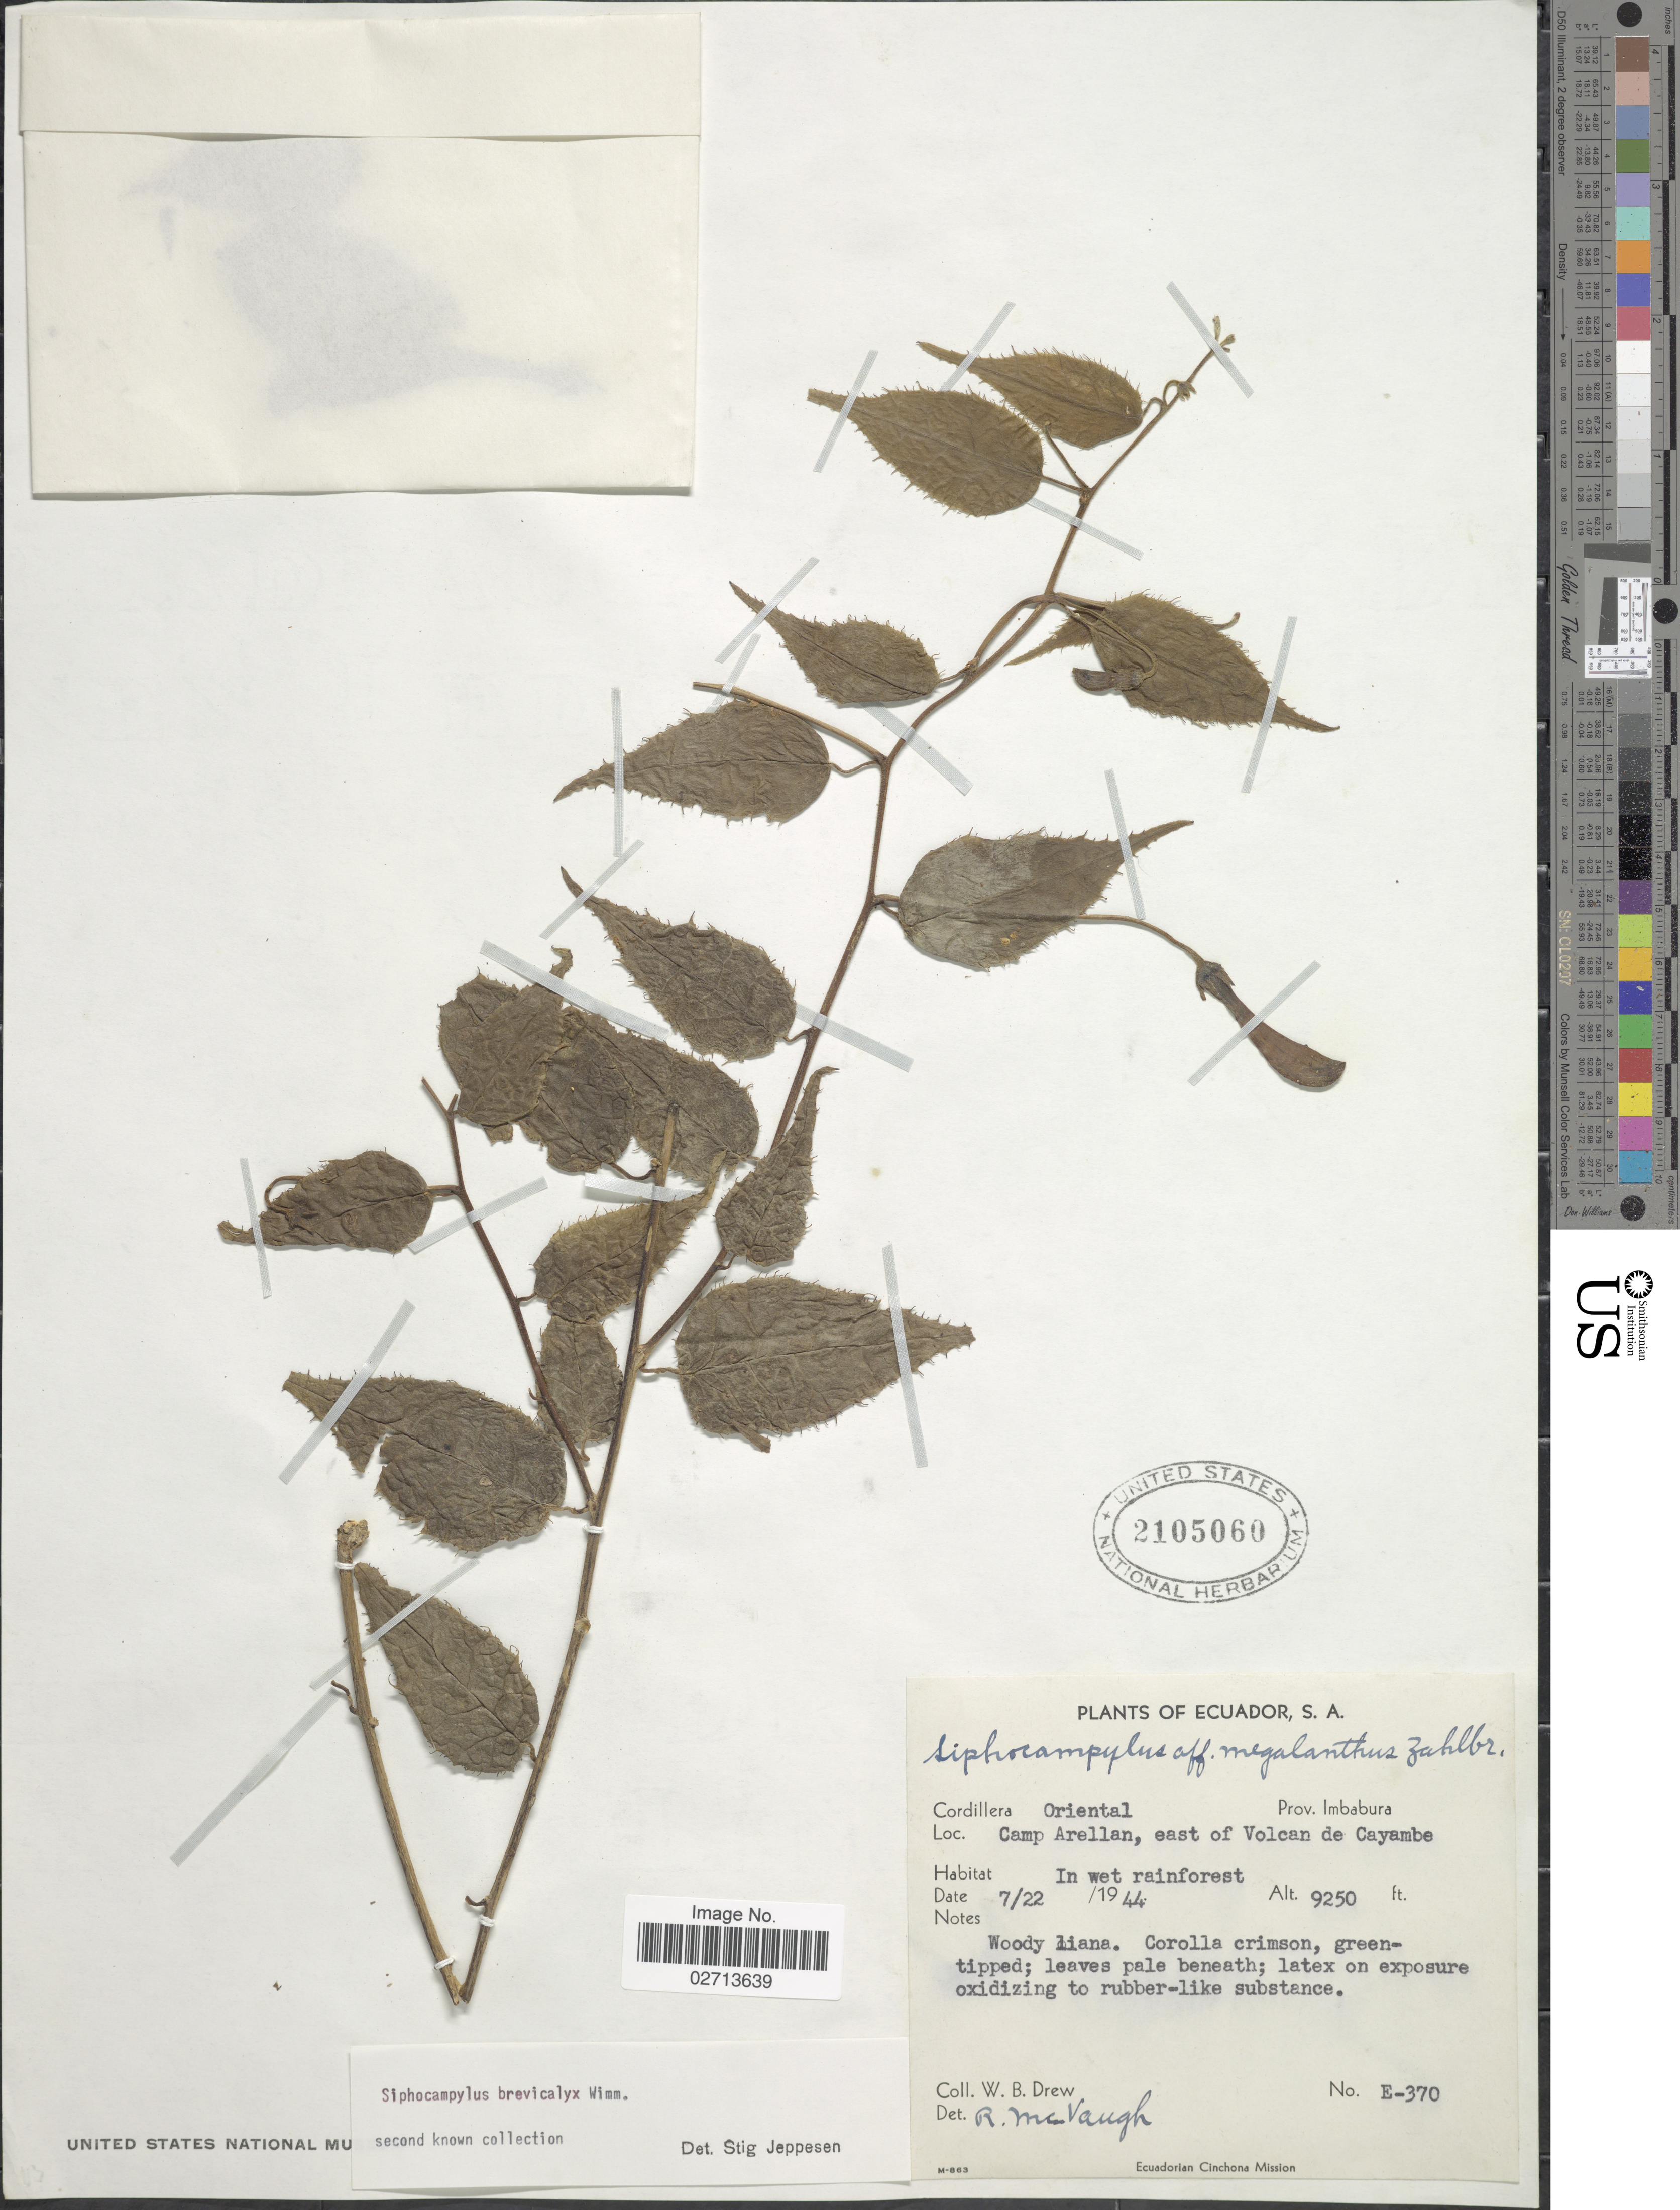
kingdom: Plantae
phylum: Tracheophyta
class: Magnoliopsida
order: Asterales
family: Campanulaceae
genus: Siphocampylus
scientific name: Siphocampylus brevicalyx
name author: E. Wimm.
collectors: W. B. Drew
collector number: E-370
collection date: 1944-07-22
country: Ecuador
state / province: Imbabura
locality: Cordillera Oriental. Camp Arellan, east of Volcan de Cayambe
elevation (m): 2819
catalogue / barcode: US 2105060